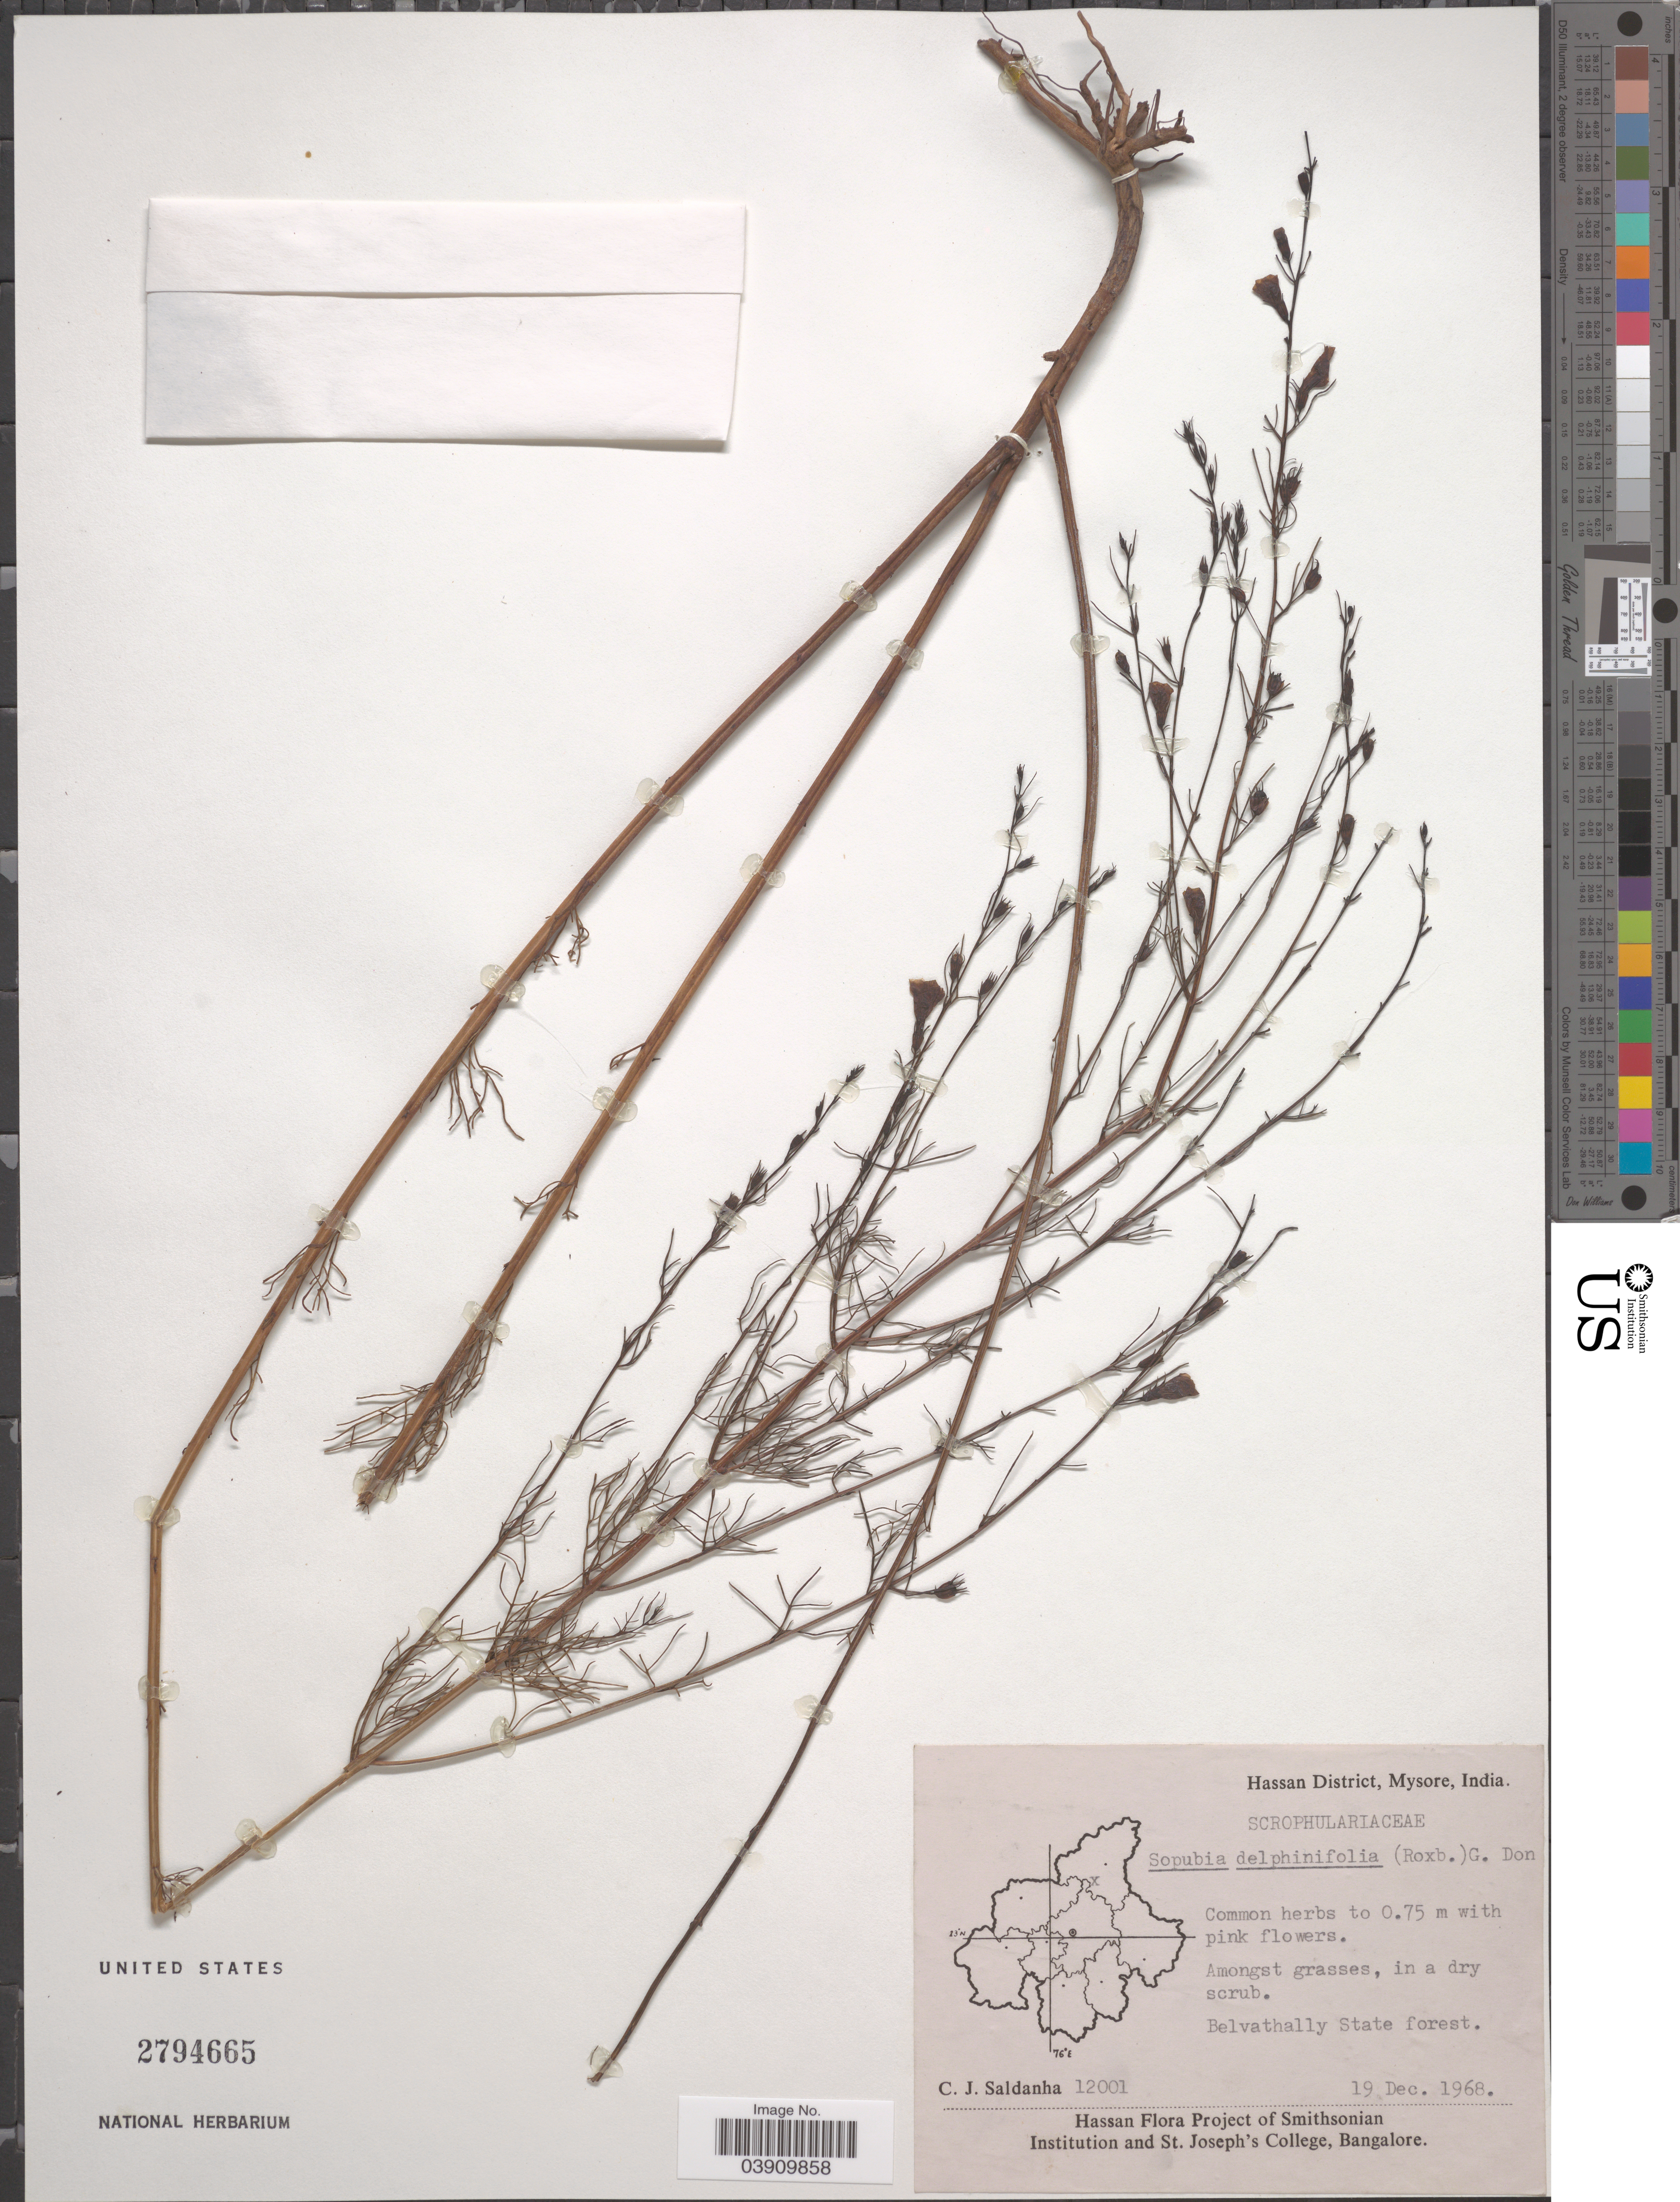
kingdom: Plantae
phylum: Tracheophyta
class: Magnoliopsida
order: Lamiales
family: Orobanchaceae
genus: Sopubia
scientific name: Sopubia delphinifolia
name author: G. Don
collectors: C. J. Saldanha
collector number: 12001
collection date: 1968-12-19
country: India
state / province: Karnataka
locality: Hassan District, Mysore. Belvathally State forest.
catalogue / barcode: US 2794665